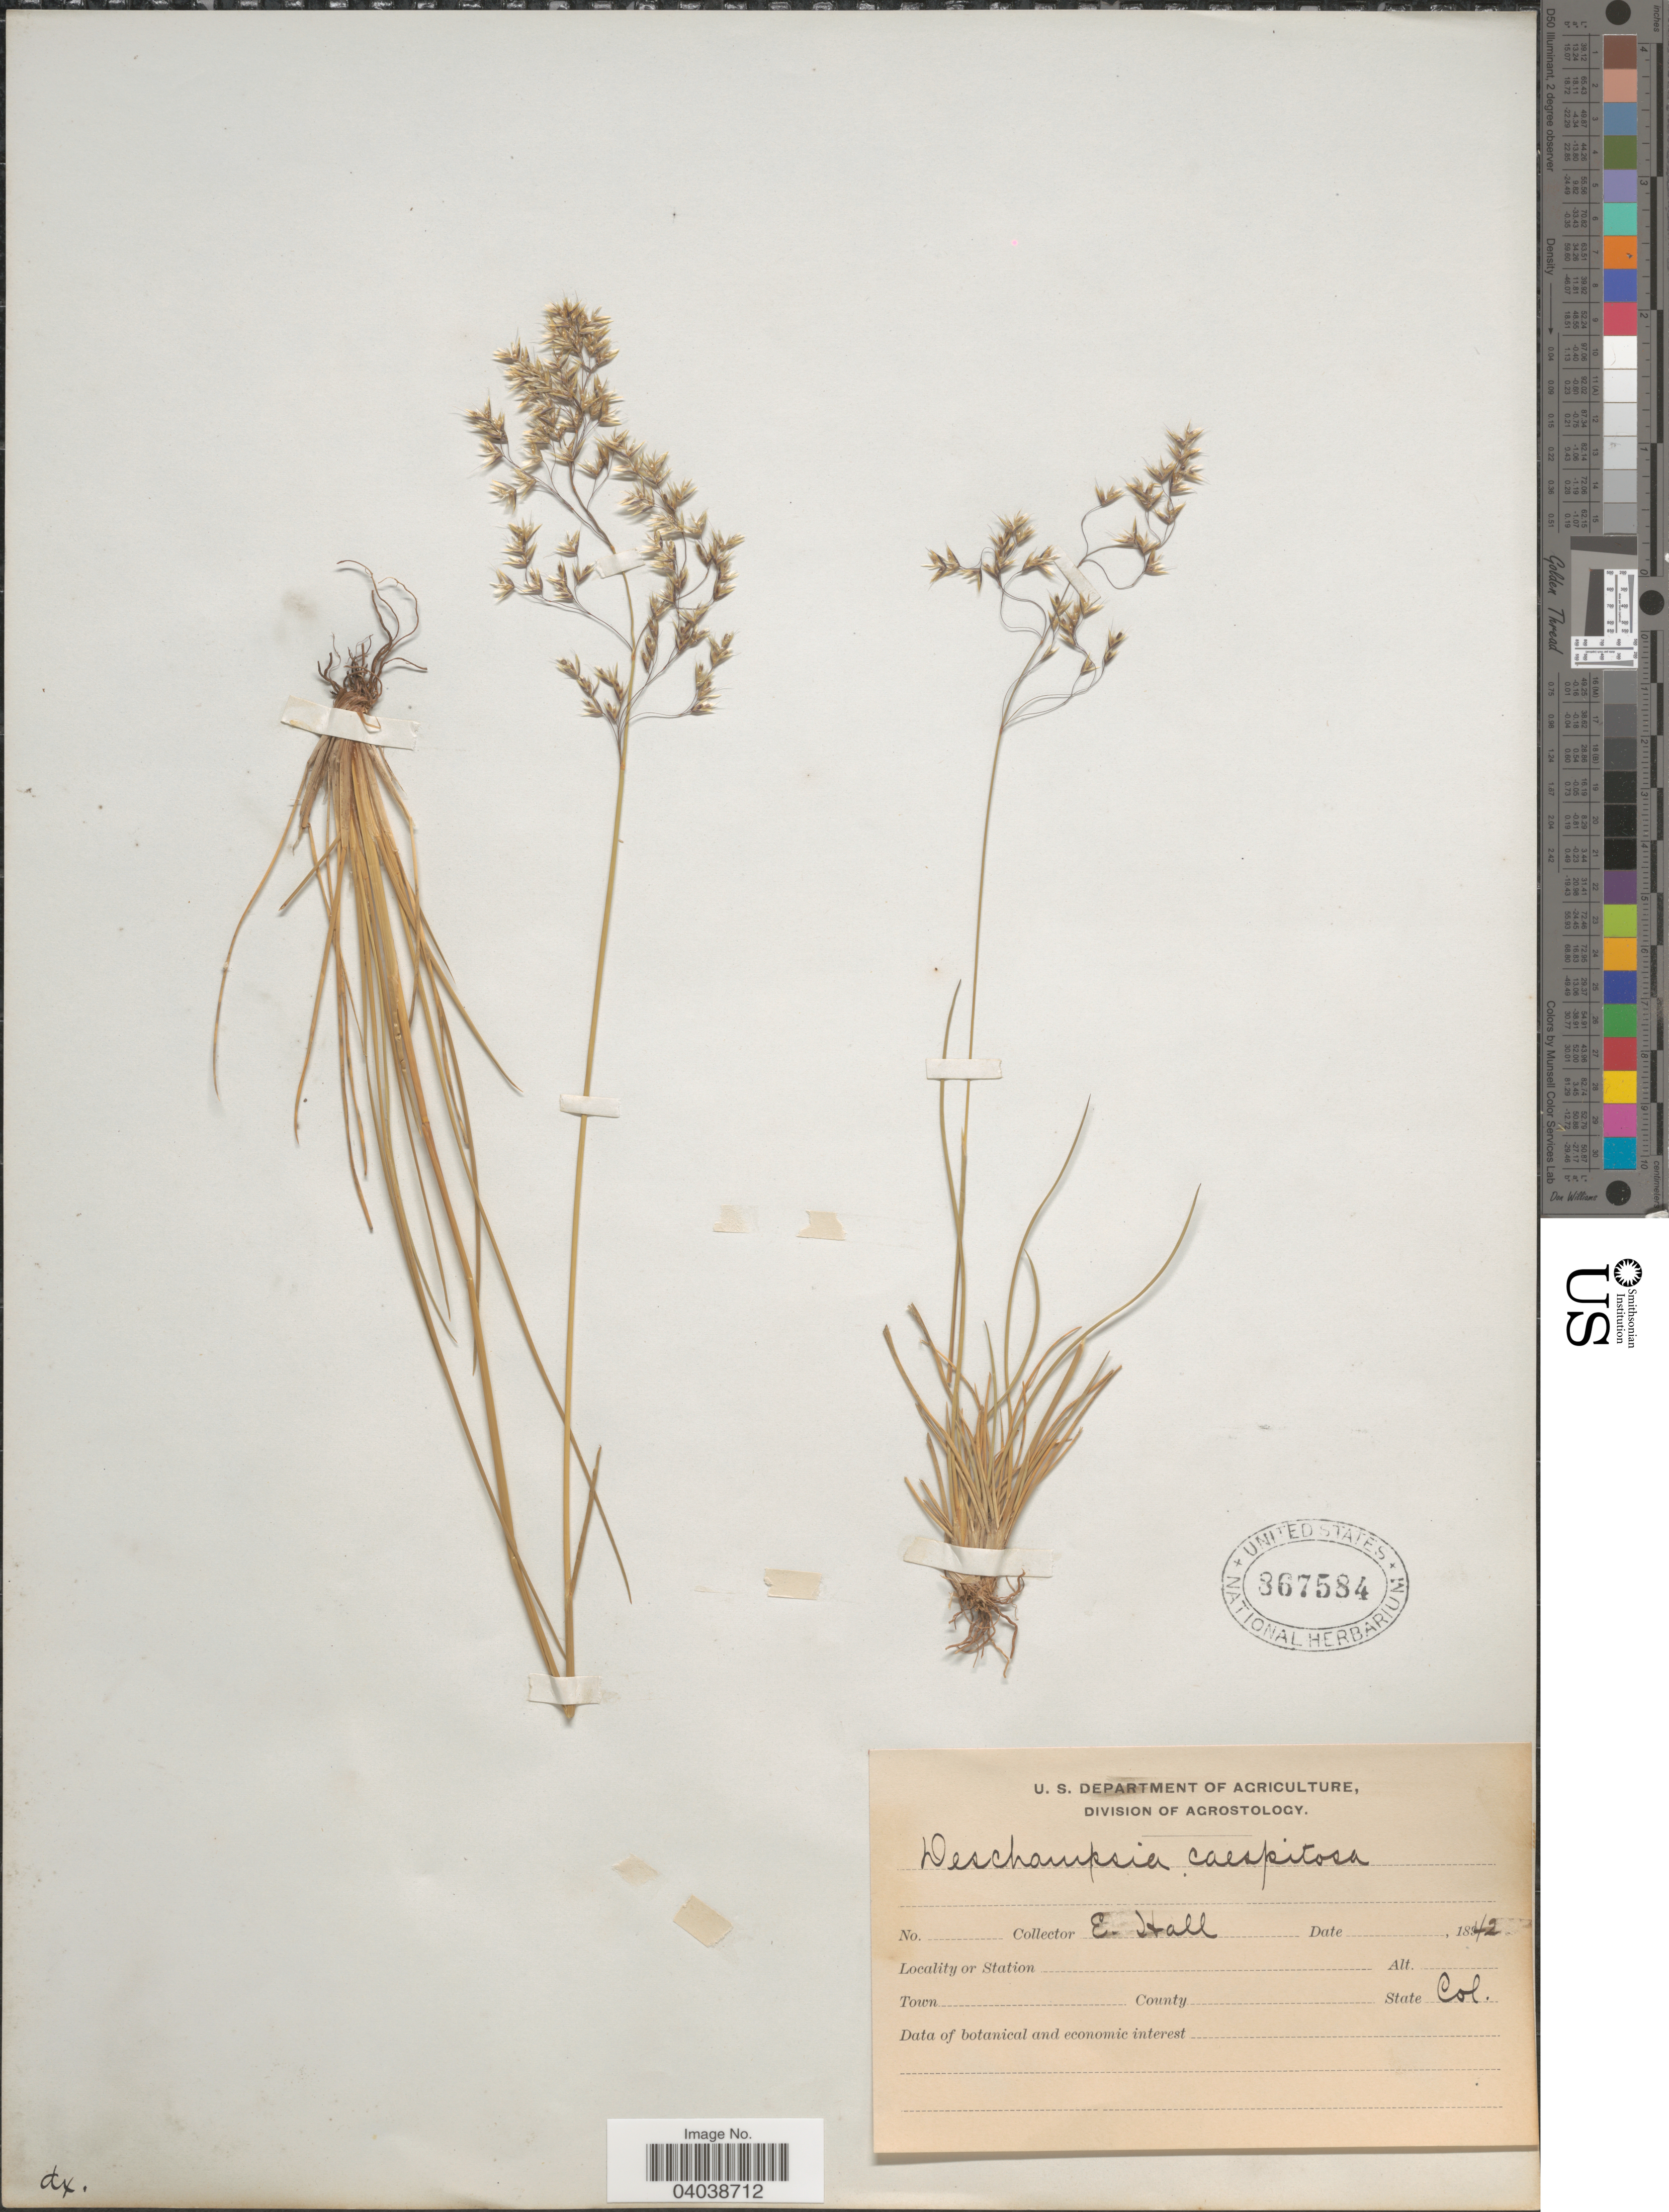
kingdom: Plantae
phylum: Tracheophyta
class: Liliopsida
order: Poales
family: Poaceae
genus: Deschampsia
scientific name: Deschampsia cespitosa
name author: (L.) P. Beauv.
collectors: E. Hall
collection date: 1842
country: United States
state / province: Colorado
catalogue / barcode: US 867584